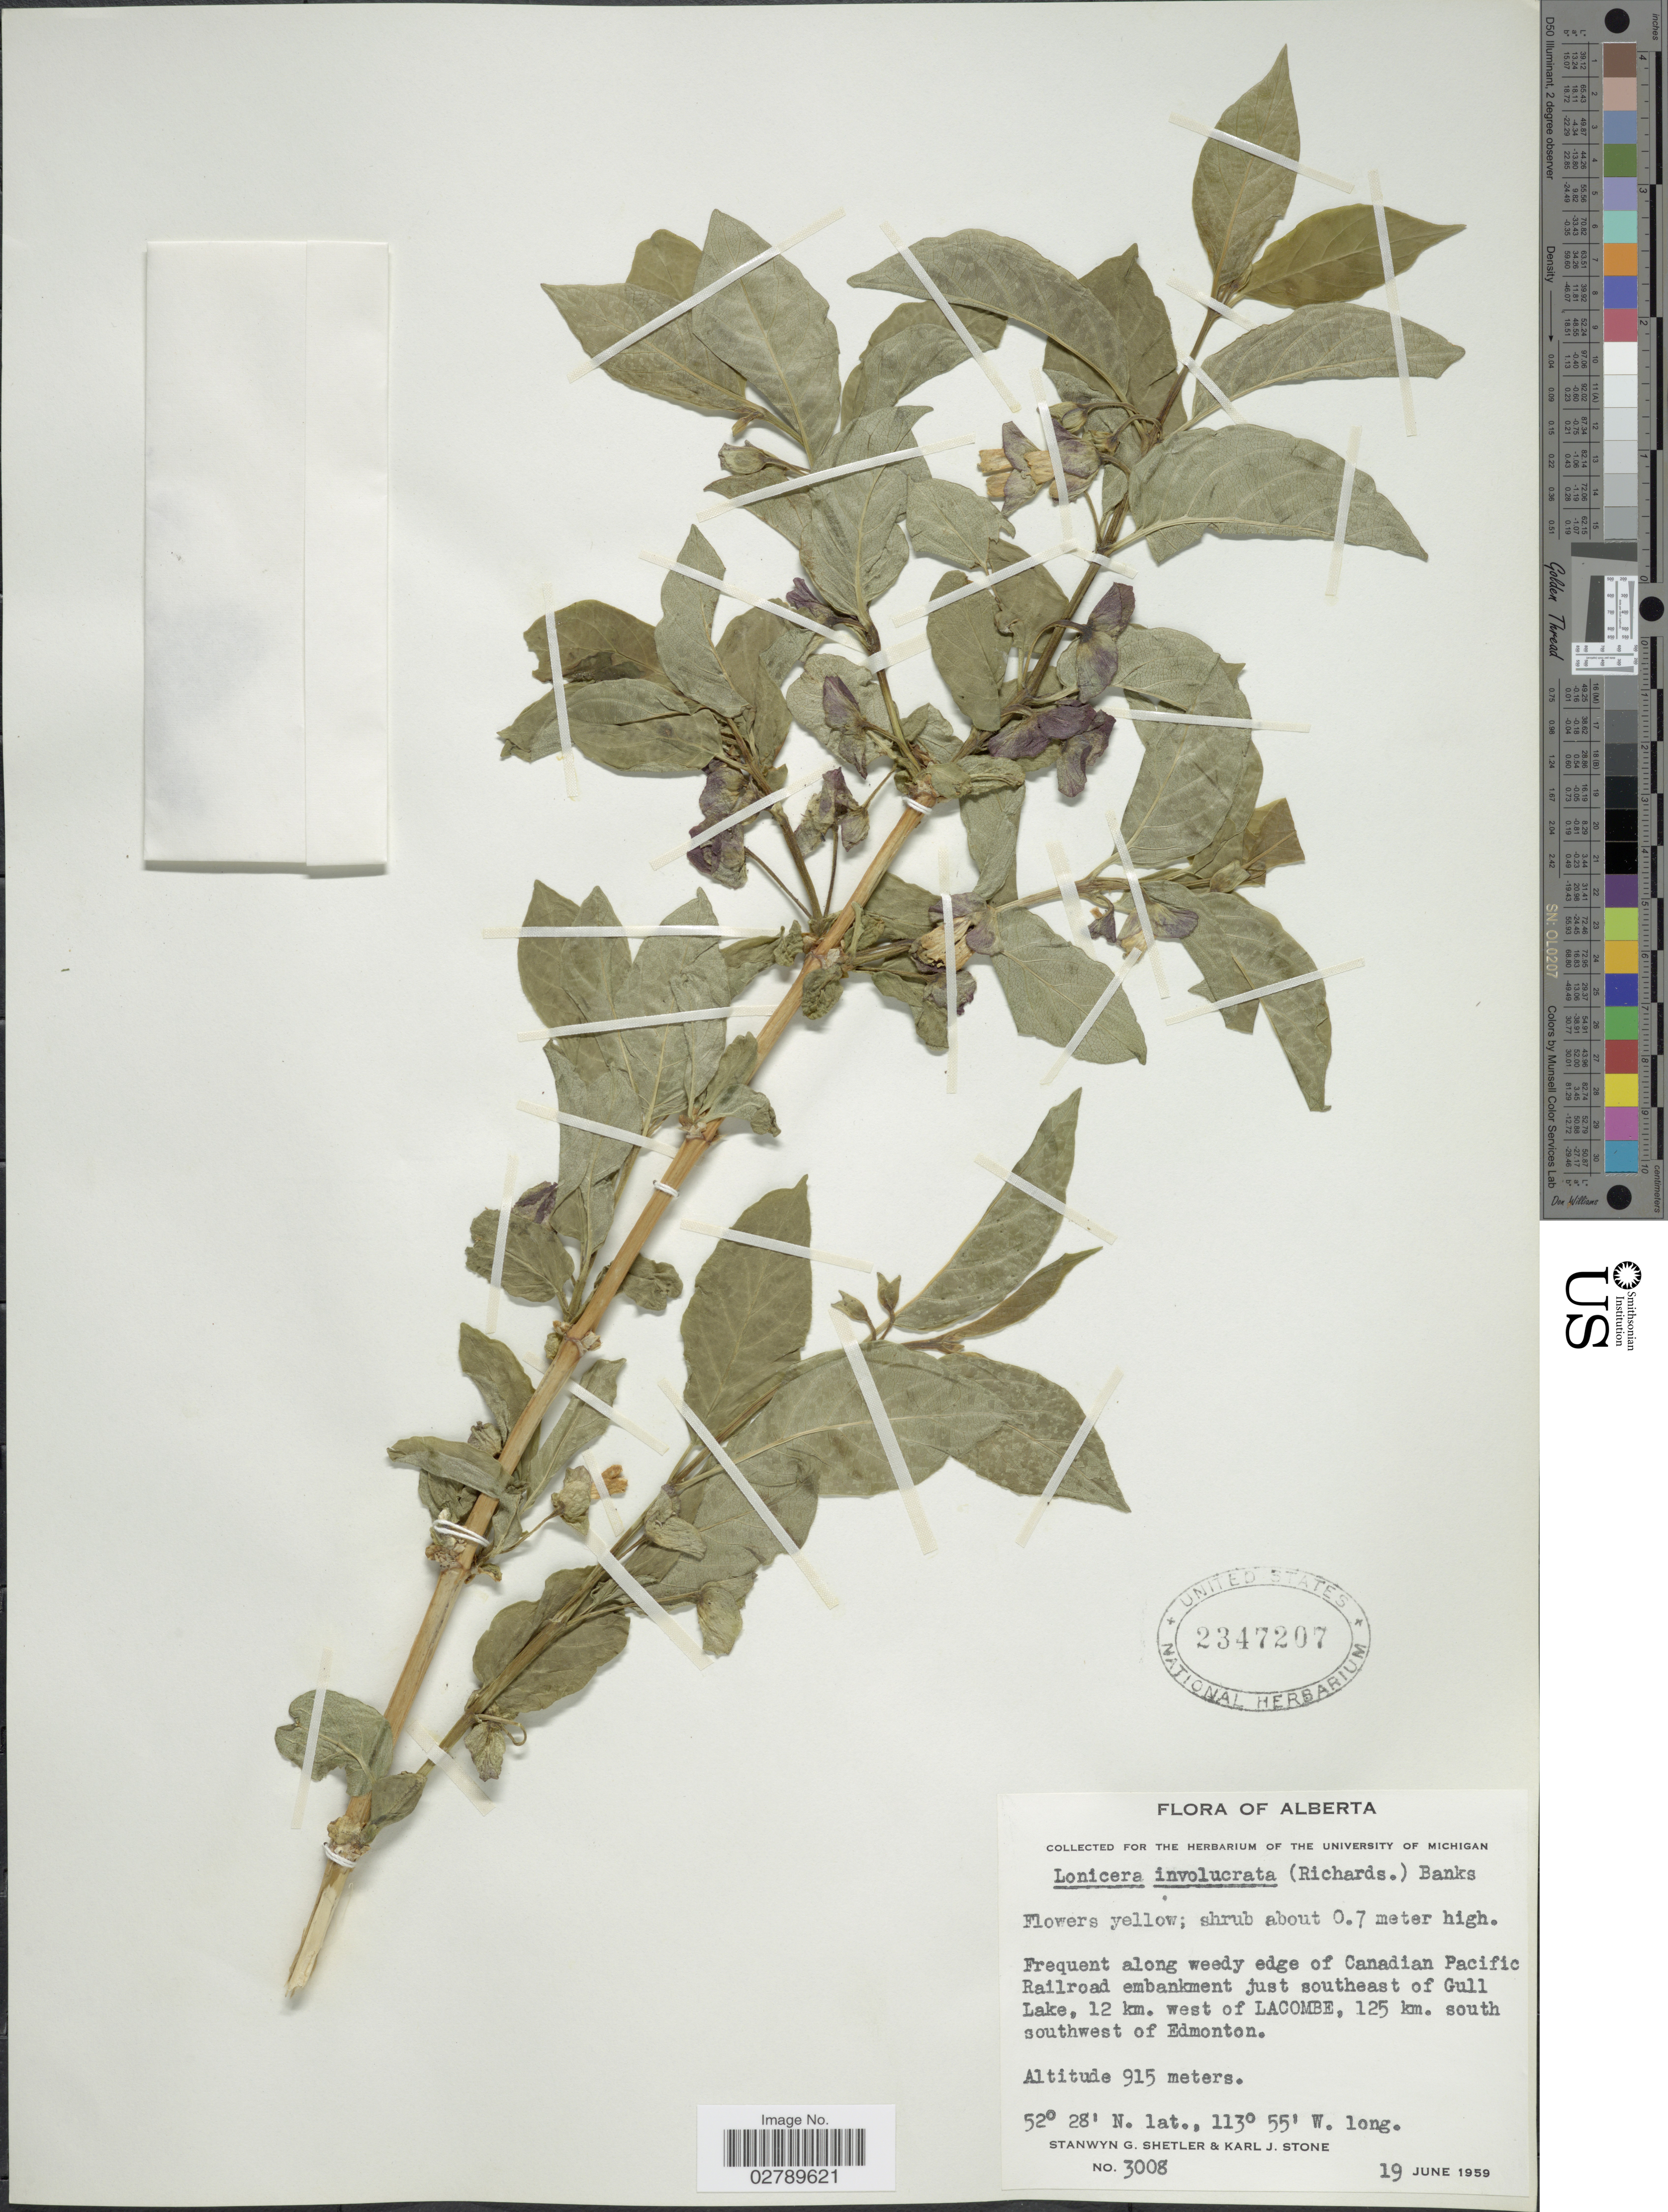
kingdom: Plantae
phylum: Tracheophyta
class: Magnoliopsida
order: Dipsacales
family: Caprifoliaceae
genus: Lonicera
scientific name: Lonicera involucrata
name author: (Richardson) Banks ex Spreng.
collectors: S. Shetler & K. J. Stone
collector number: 3008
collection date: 1959-06-19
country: Canada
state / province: Alberta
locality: Frequent along weedy edge of Canadian Pacific Railroad embankment just southeast of Gull Lake, 12 km. west of Lacombe, 125 km. south southwest of Edmonton.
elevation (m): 915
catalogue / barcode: US 2347207